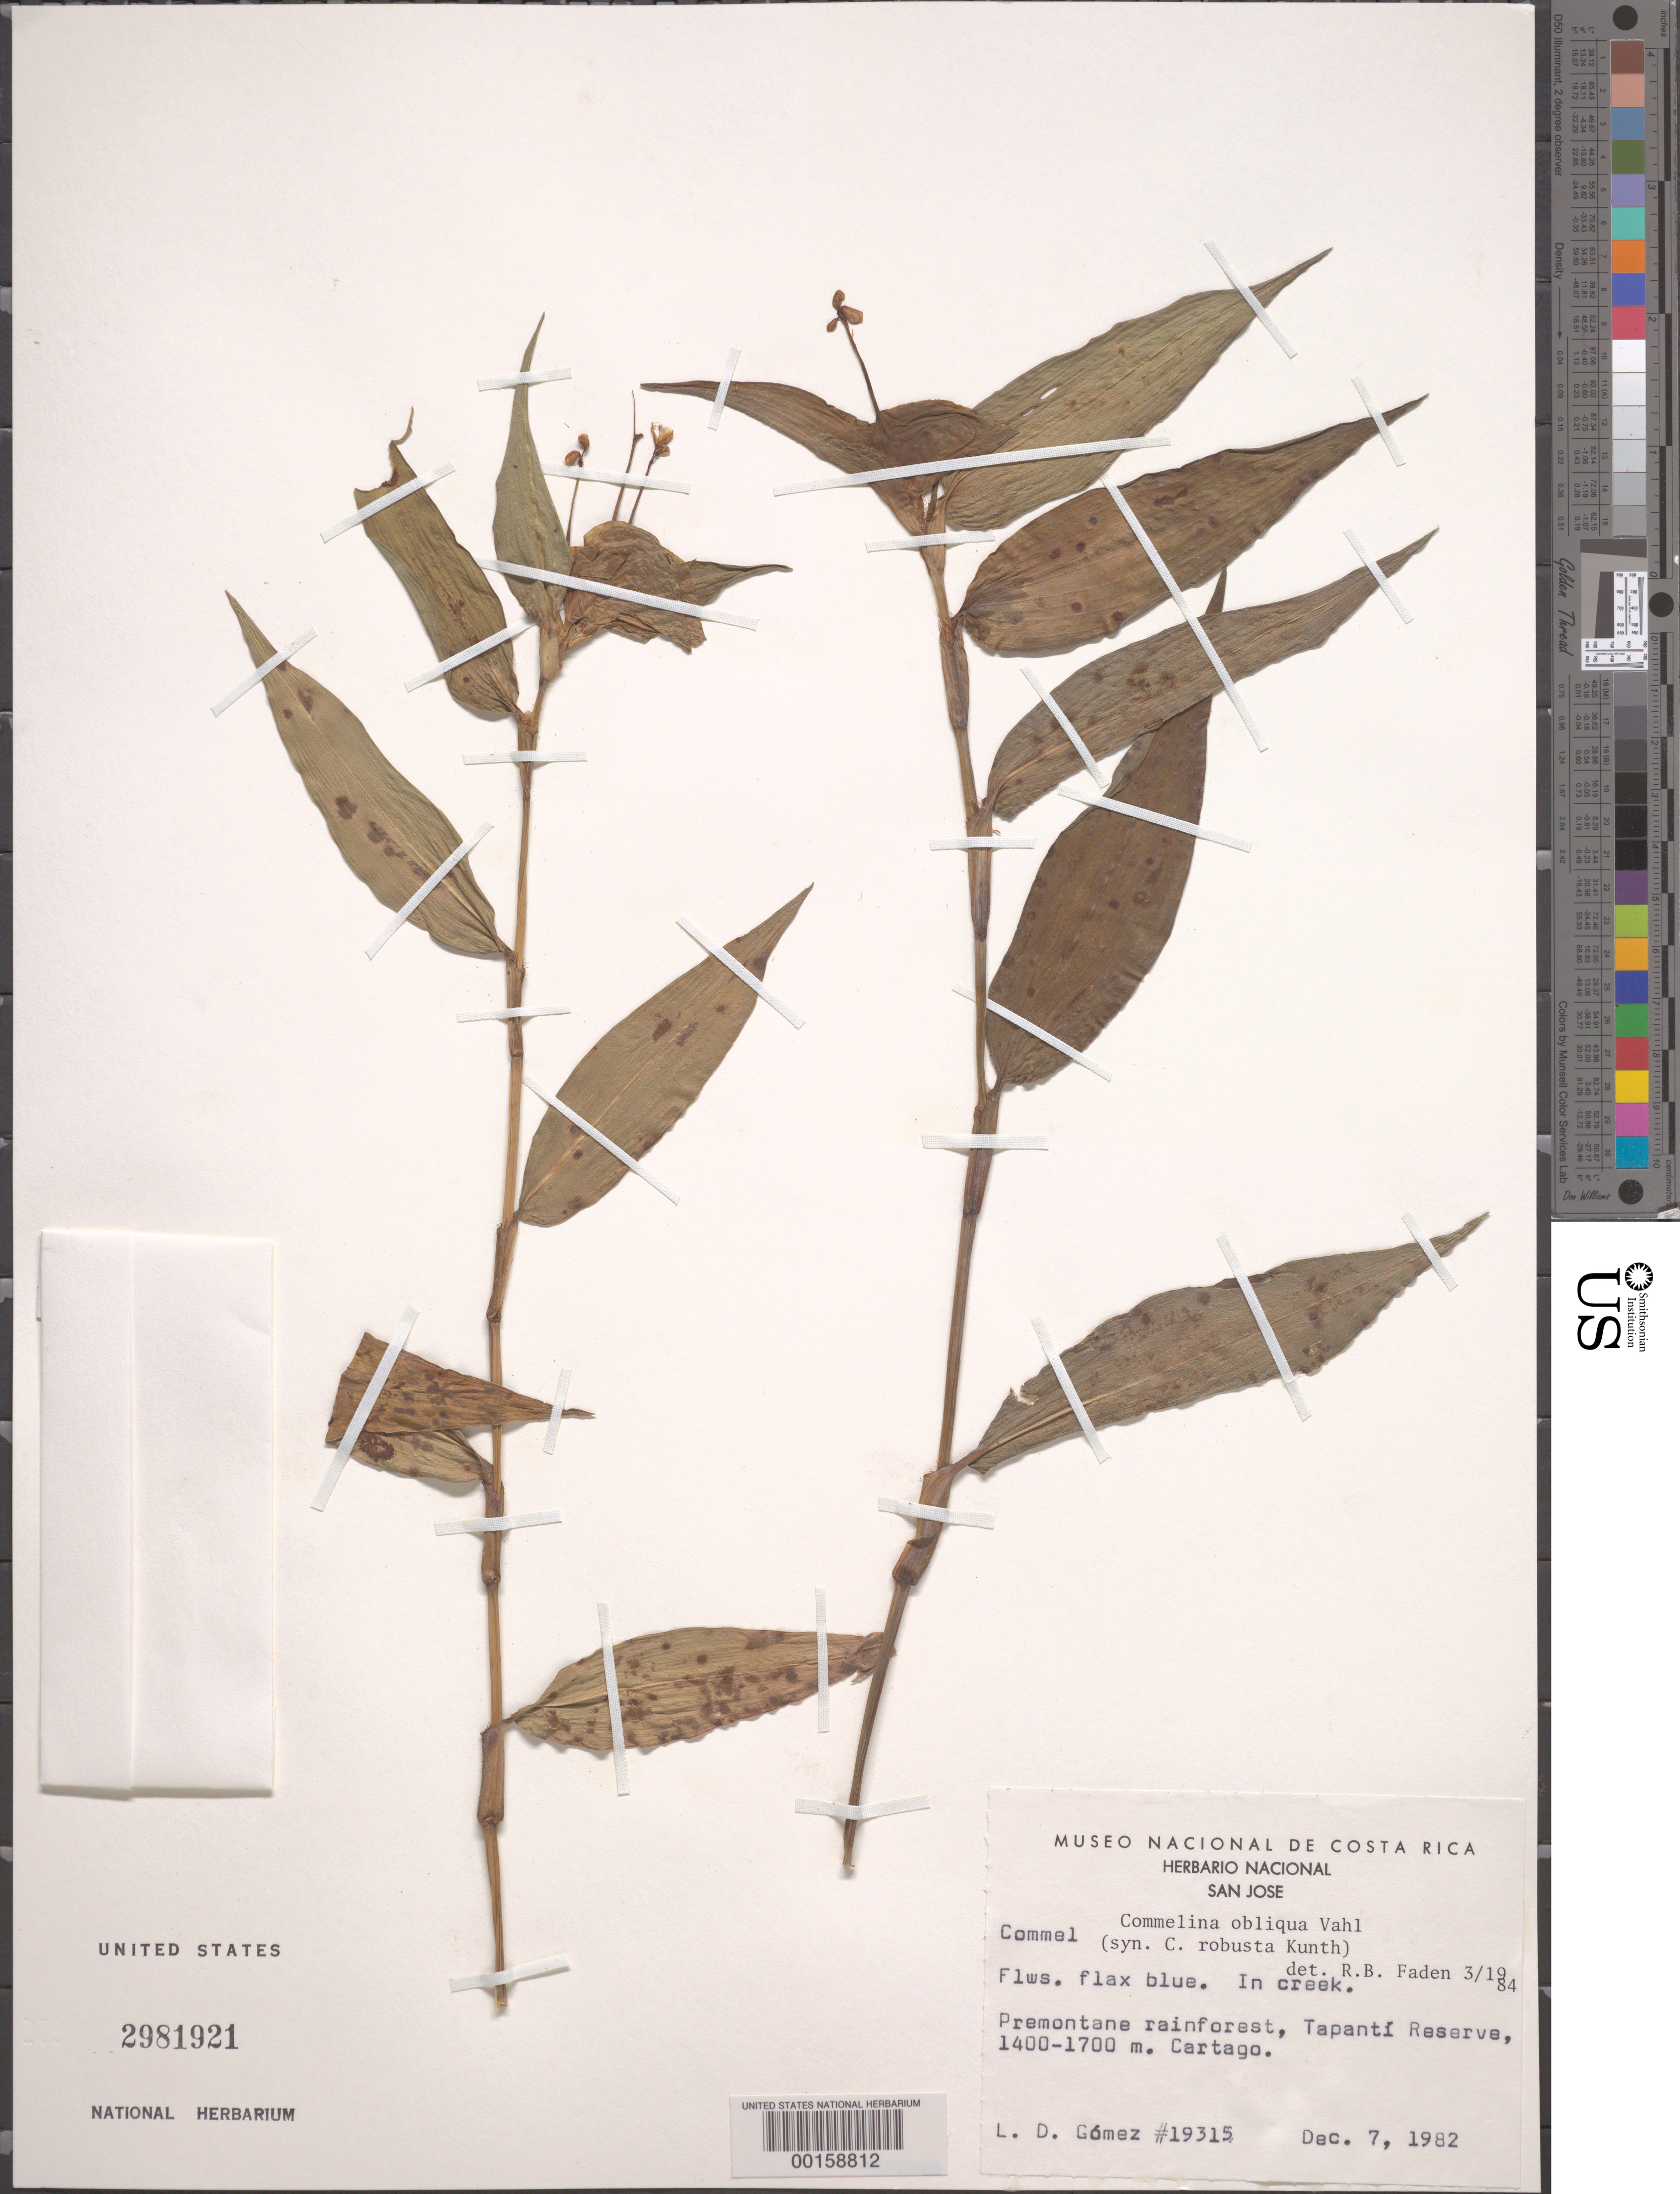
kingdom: Plantae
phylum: Tracheophyta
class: Liliopsida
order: Commelinales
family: Commelinaceae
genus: Commelina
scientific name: Commelina obliqua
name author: Vahl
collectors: L. D. Gómez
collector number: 19315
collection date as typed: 07 Dec 1982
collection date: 1982-12-07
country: Costa Rica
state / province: Cartago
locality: Tapanti reserve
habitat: Premontane rainforest; in creek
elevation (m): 1400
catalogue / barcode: US 2981921